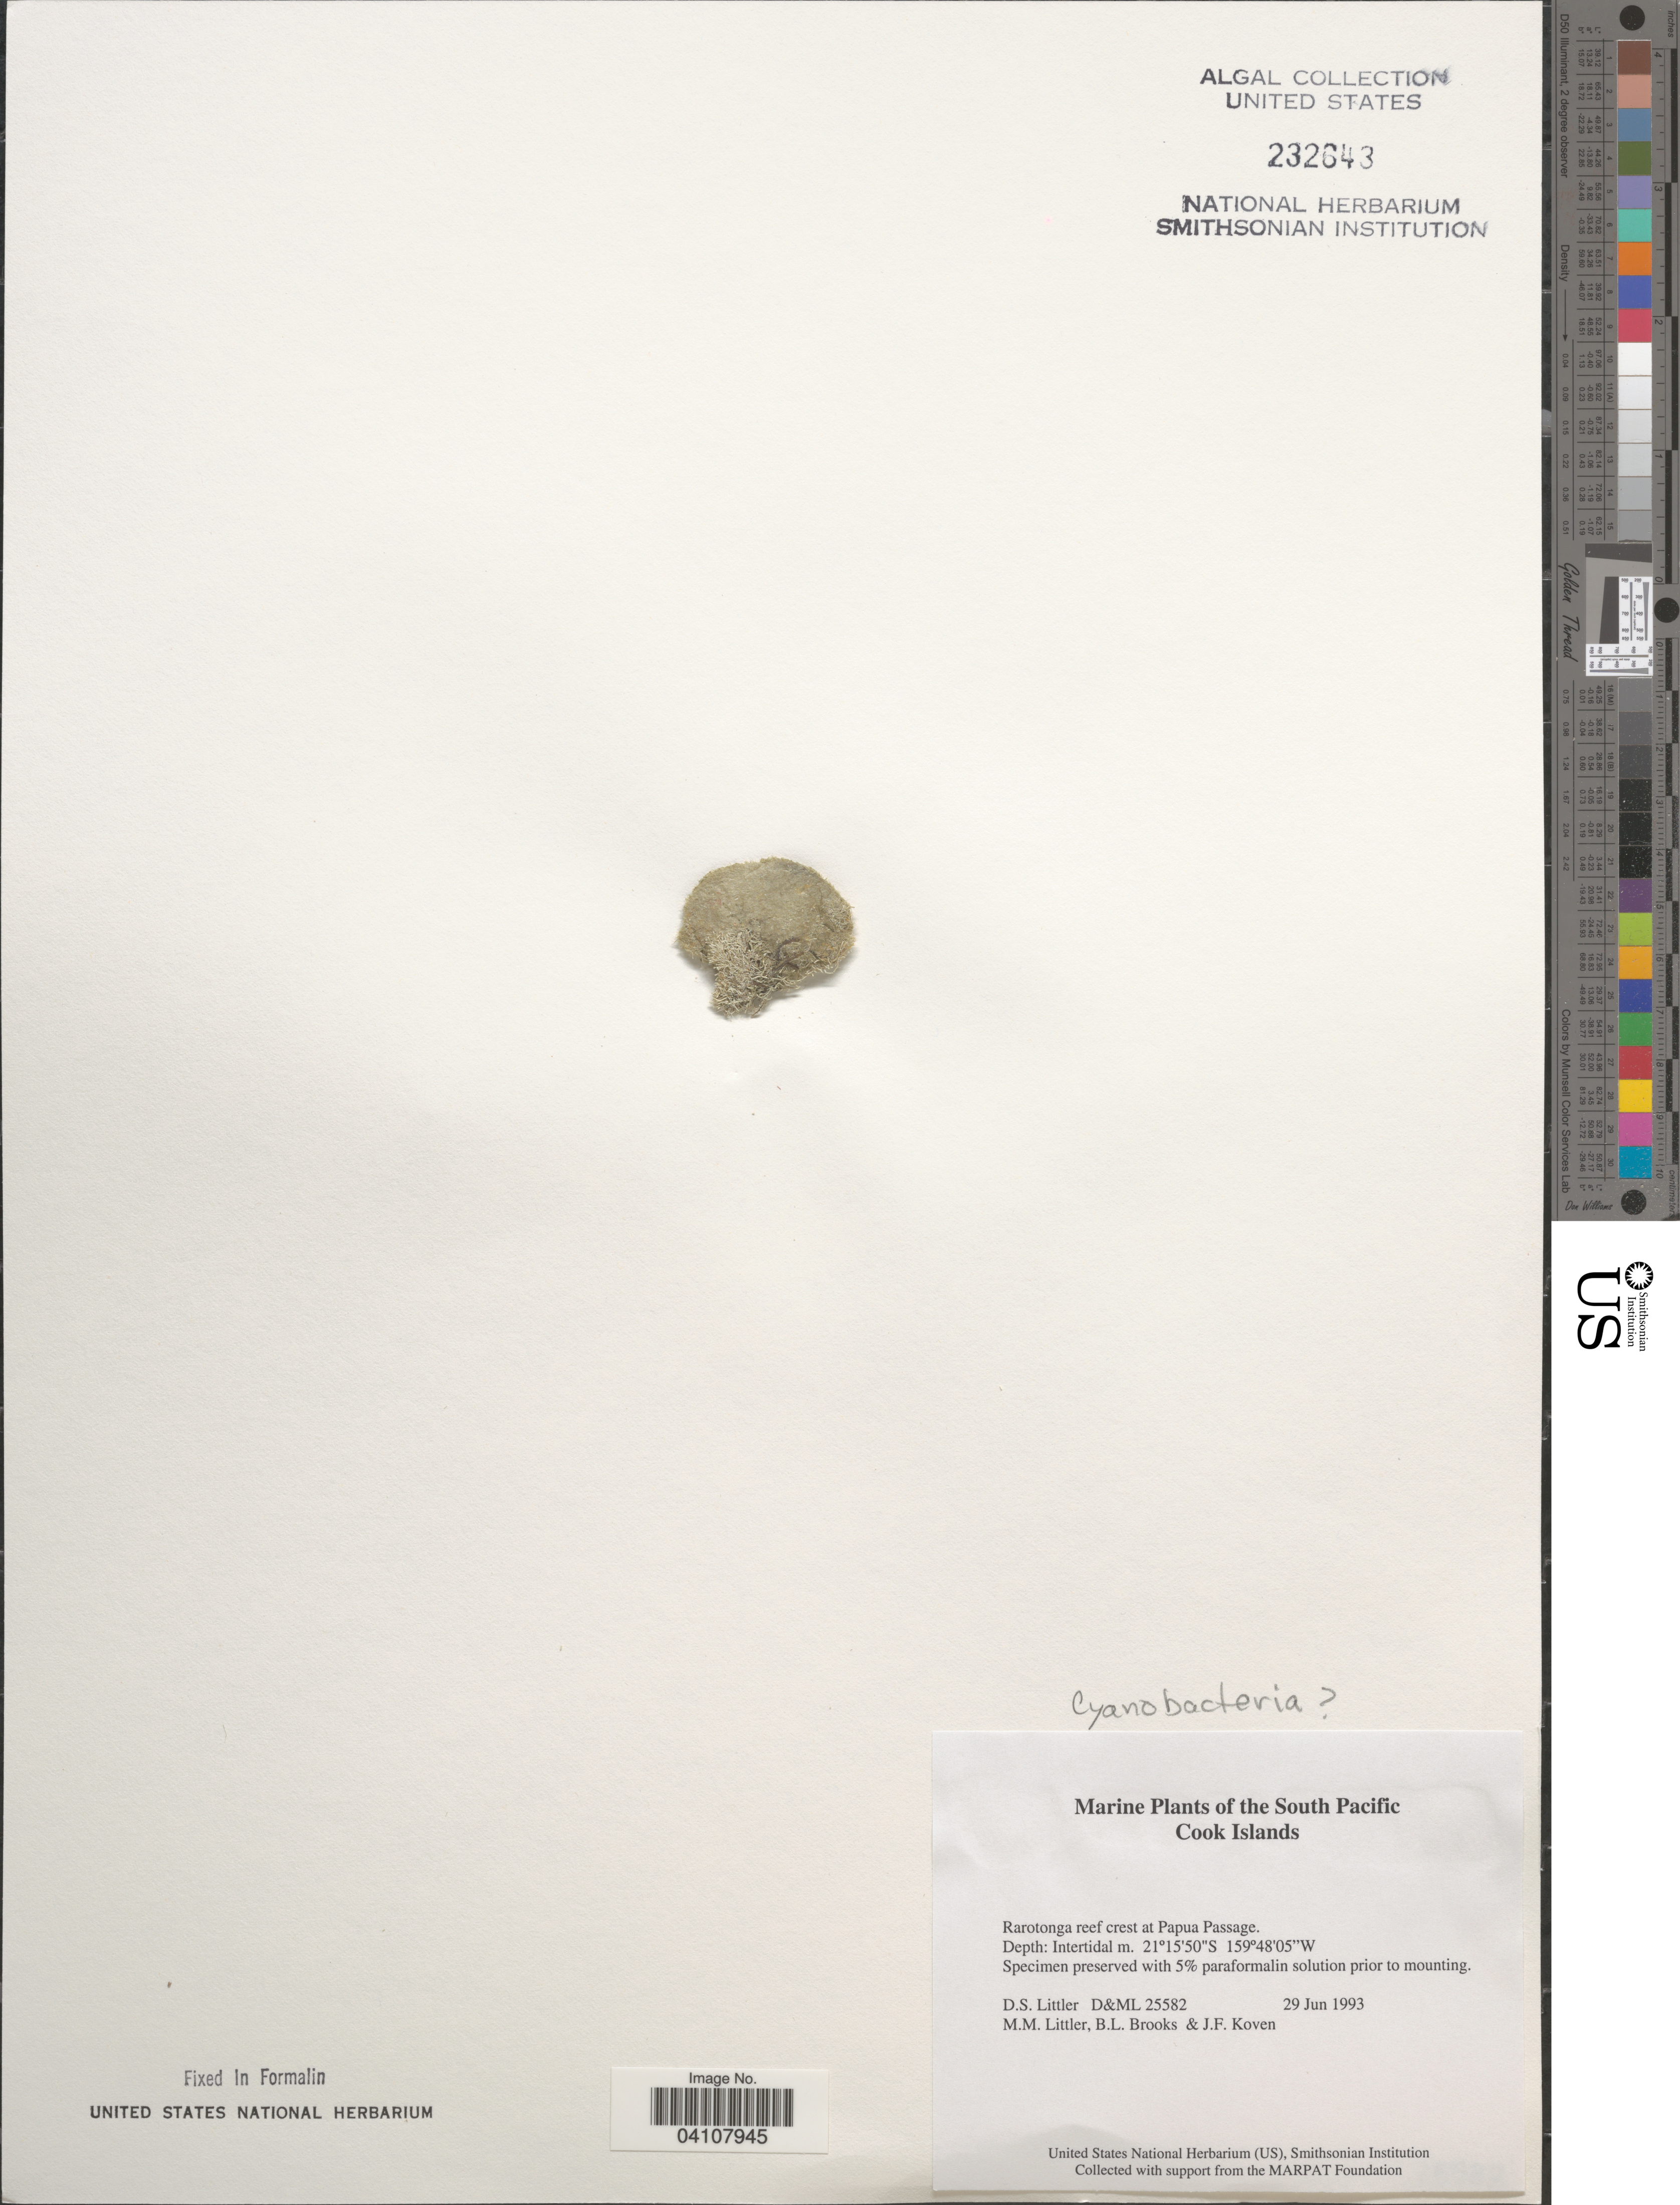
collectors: D. S. Littler, B. Brooks & J. Koven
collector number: D&ML25582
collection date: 1993-06-29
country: Cook Islands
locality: The South Pacific. Rarotonga reef crest at Papua Passage.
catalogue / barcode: US 232643